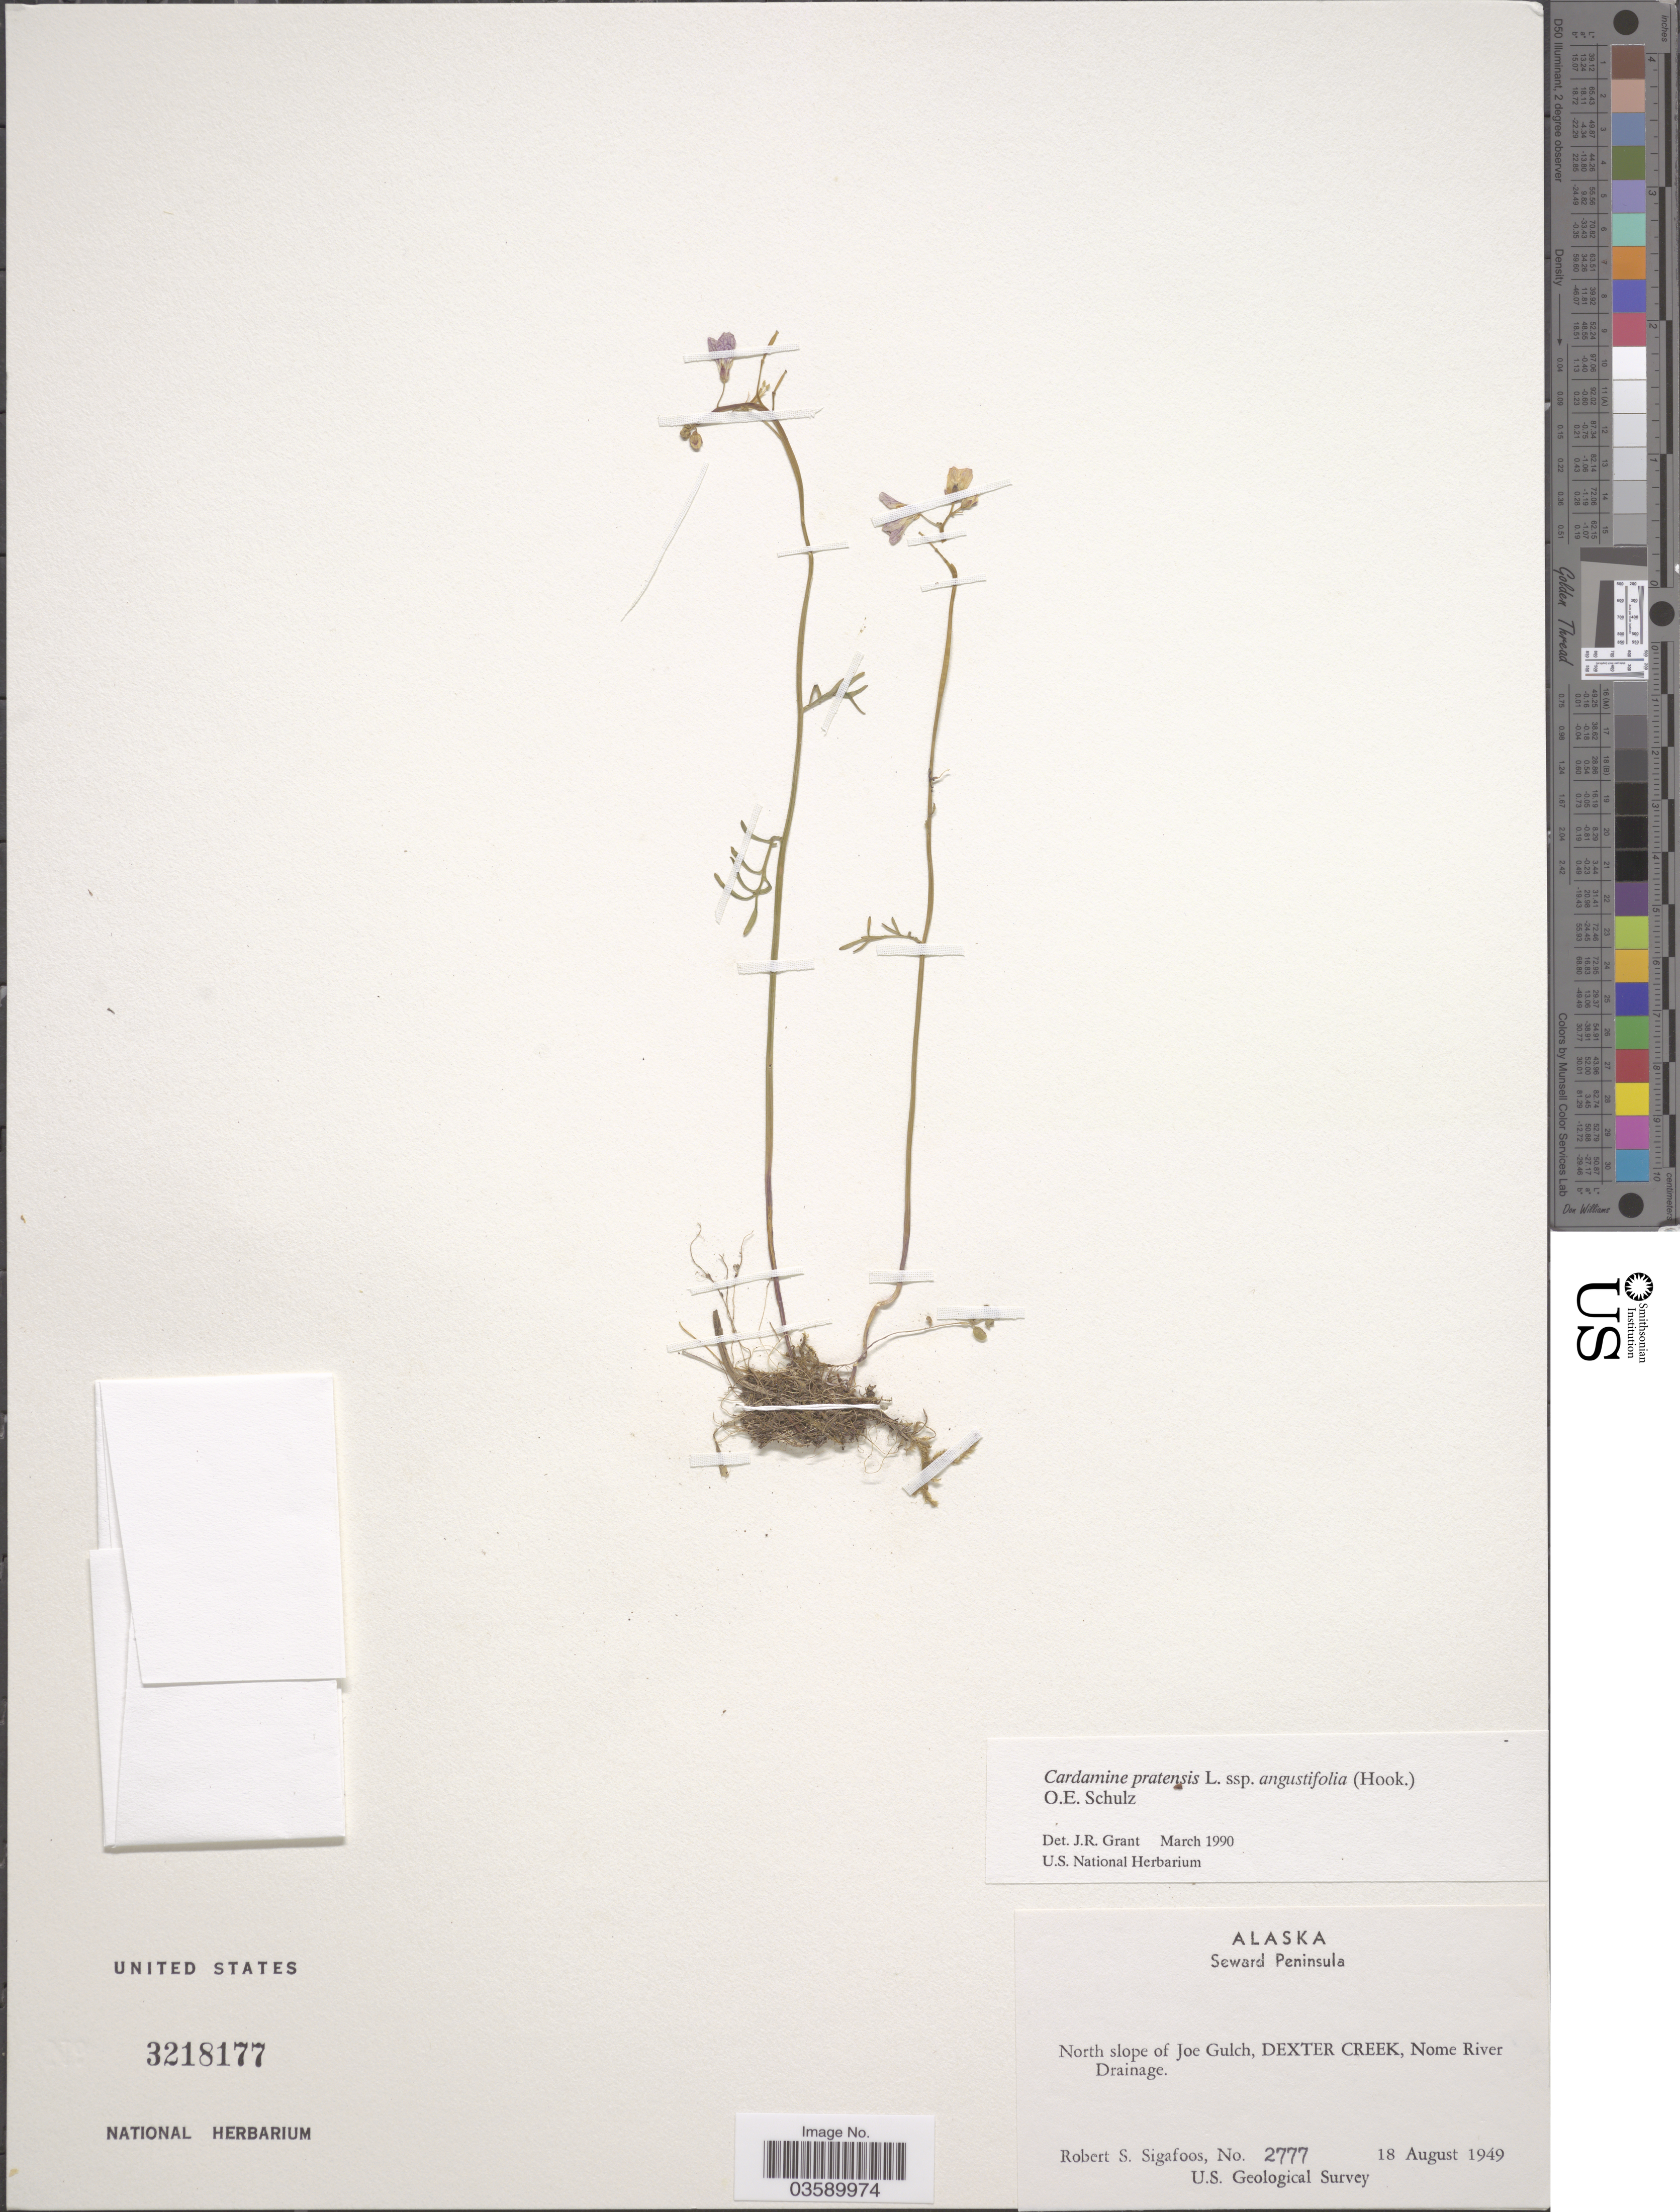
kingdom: Plantae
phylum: Tracheophyta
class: Magnoliopsida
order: Brassicales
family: Brassicaceae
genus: Cardamine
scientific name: Cardamine pratensis subsp. angustifolia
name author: (Hook.) O.E. Schulz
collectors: R. Sigafoos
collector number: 2777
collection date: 1949-08-18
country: United States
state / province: Alaska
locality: Seward Peninsula. North slope of Joe Gulch, Dexter Creek, Nome River Drainage.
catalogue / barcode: US 3218177